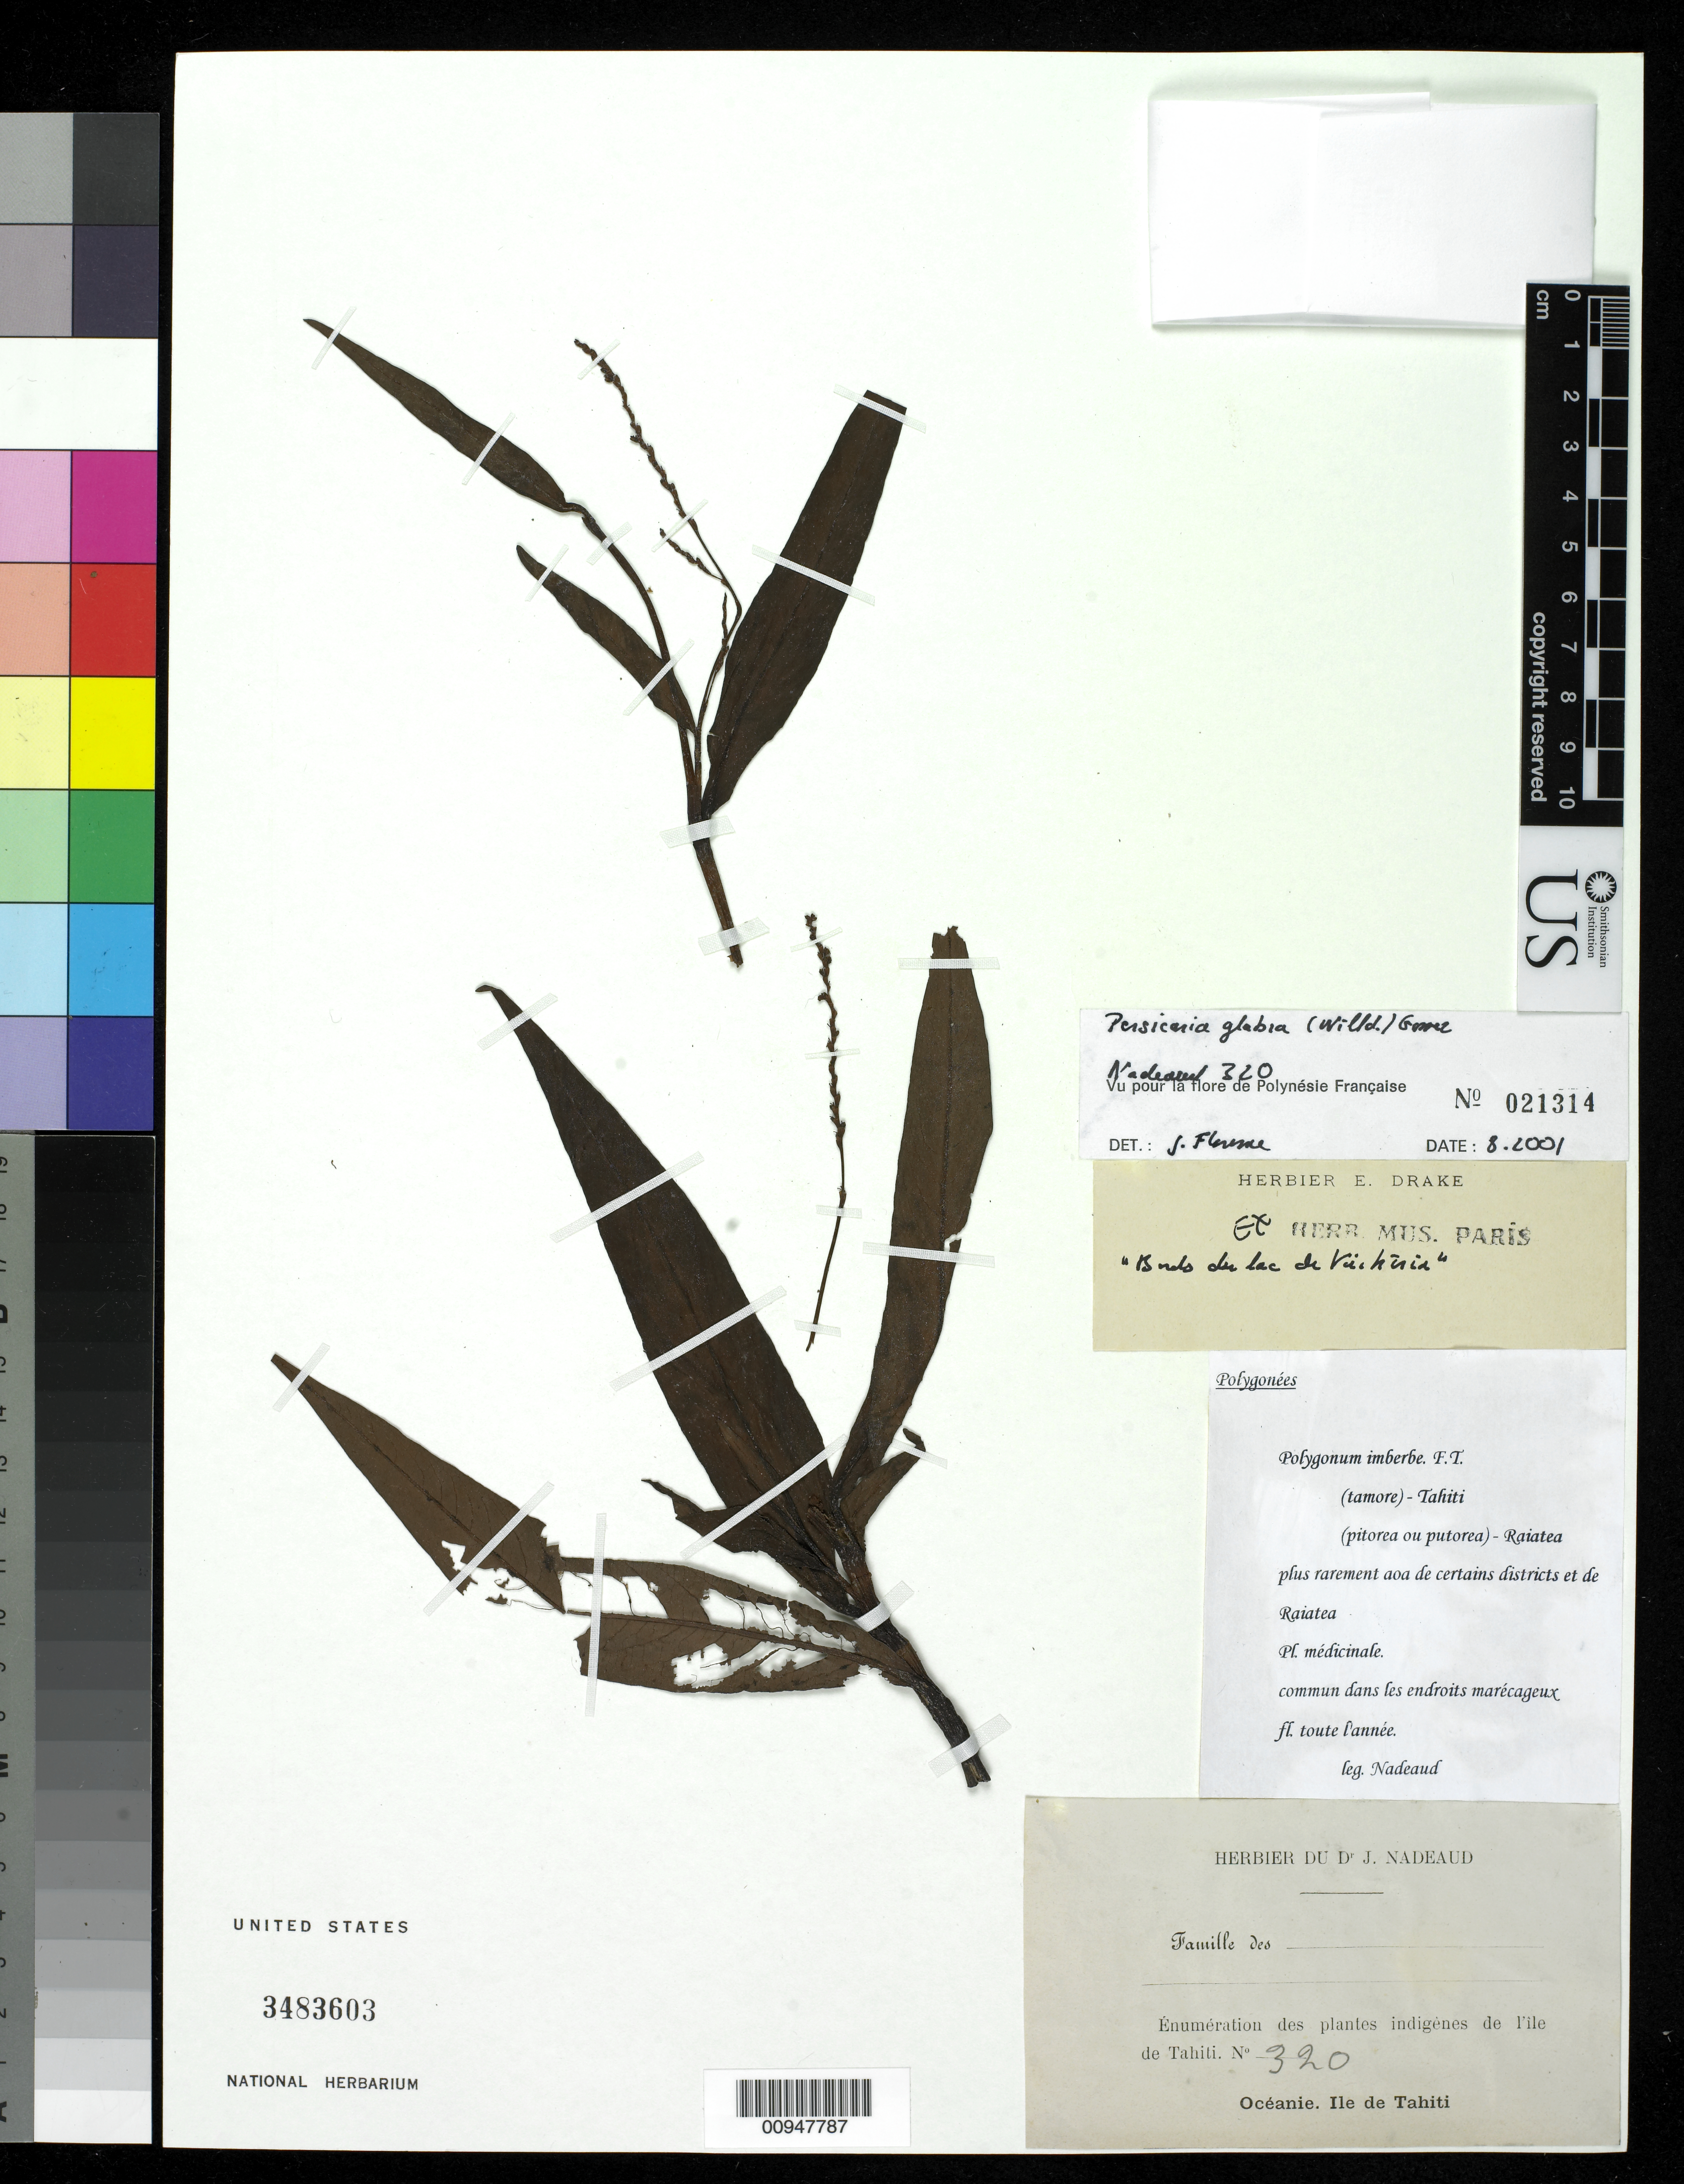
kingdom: Plantae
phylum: Tracheophyta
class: Magnoliopsida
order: Caryophyllales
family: Polygonaceae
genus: Persicaria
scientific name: Persicaria glabra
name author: (Willd.) M. Gómez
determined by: Florence, J.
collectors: J. Florence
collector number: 320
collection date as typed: Aug 2001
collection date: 2001-08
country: French Polynesia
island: Raiatea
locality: Certain districts of Raiatea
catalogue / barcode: US 3483603